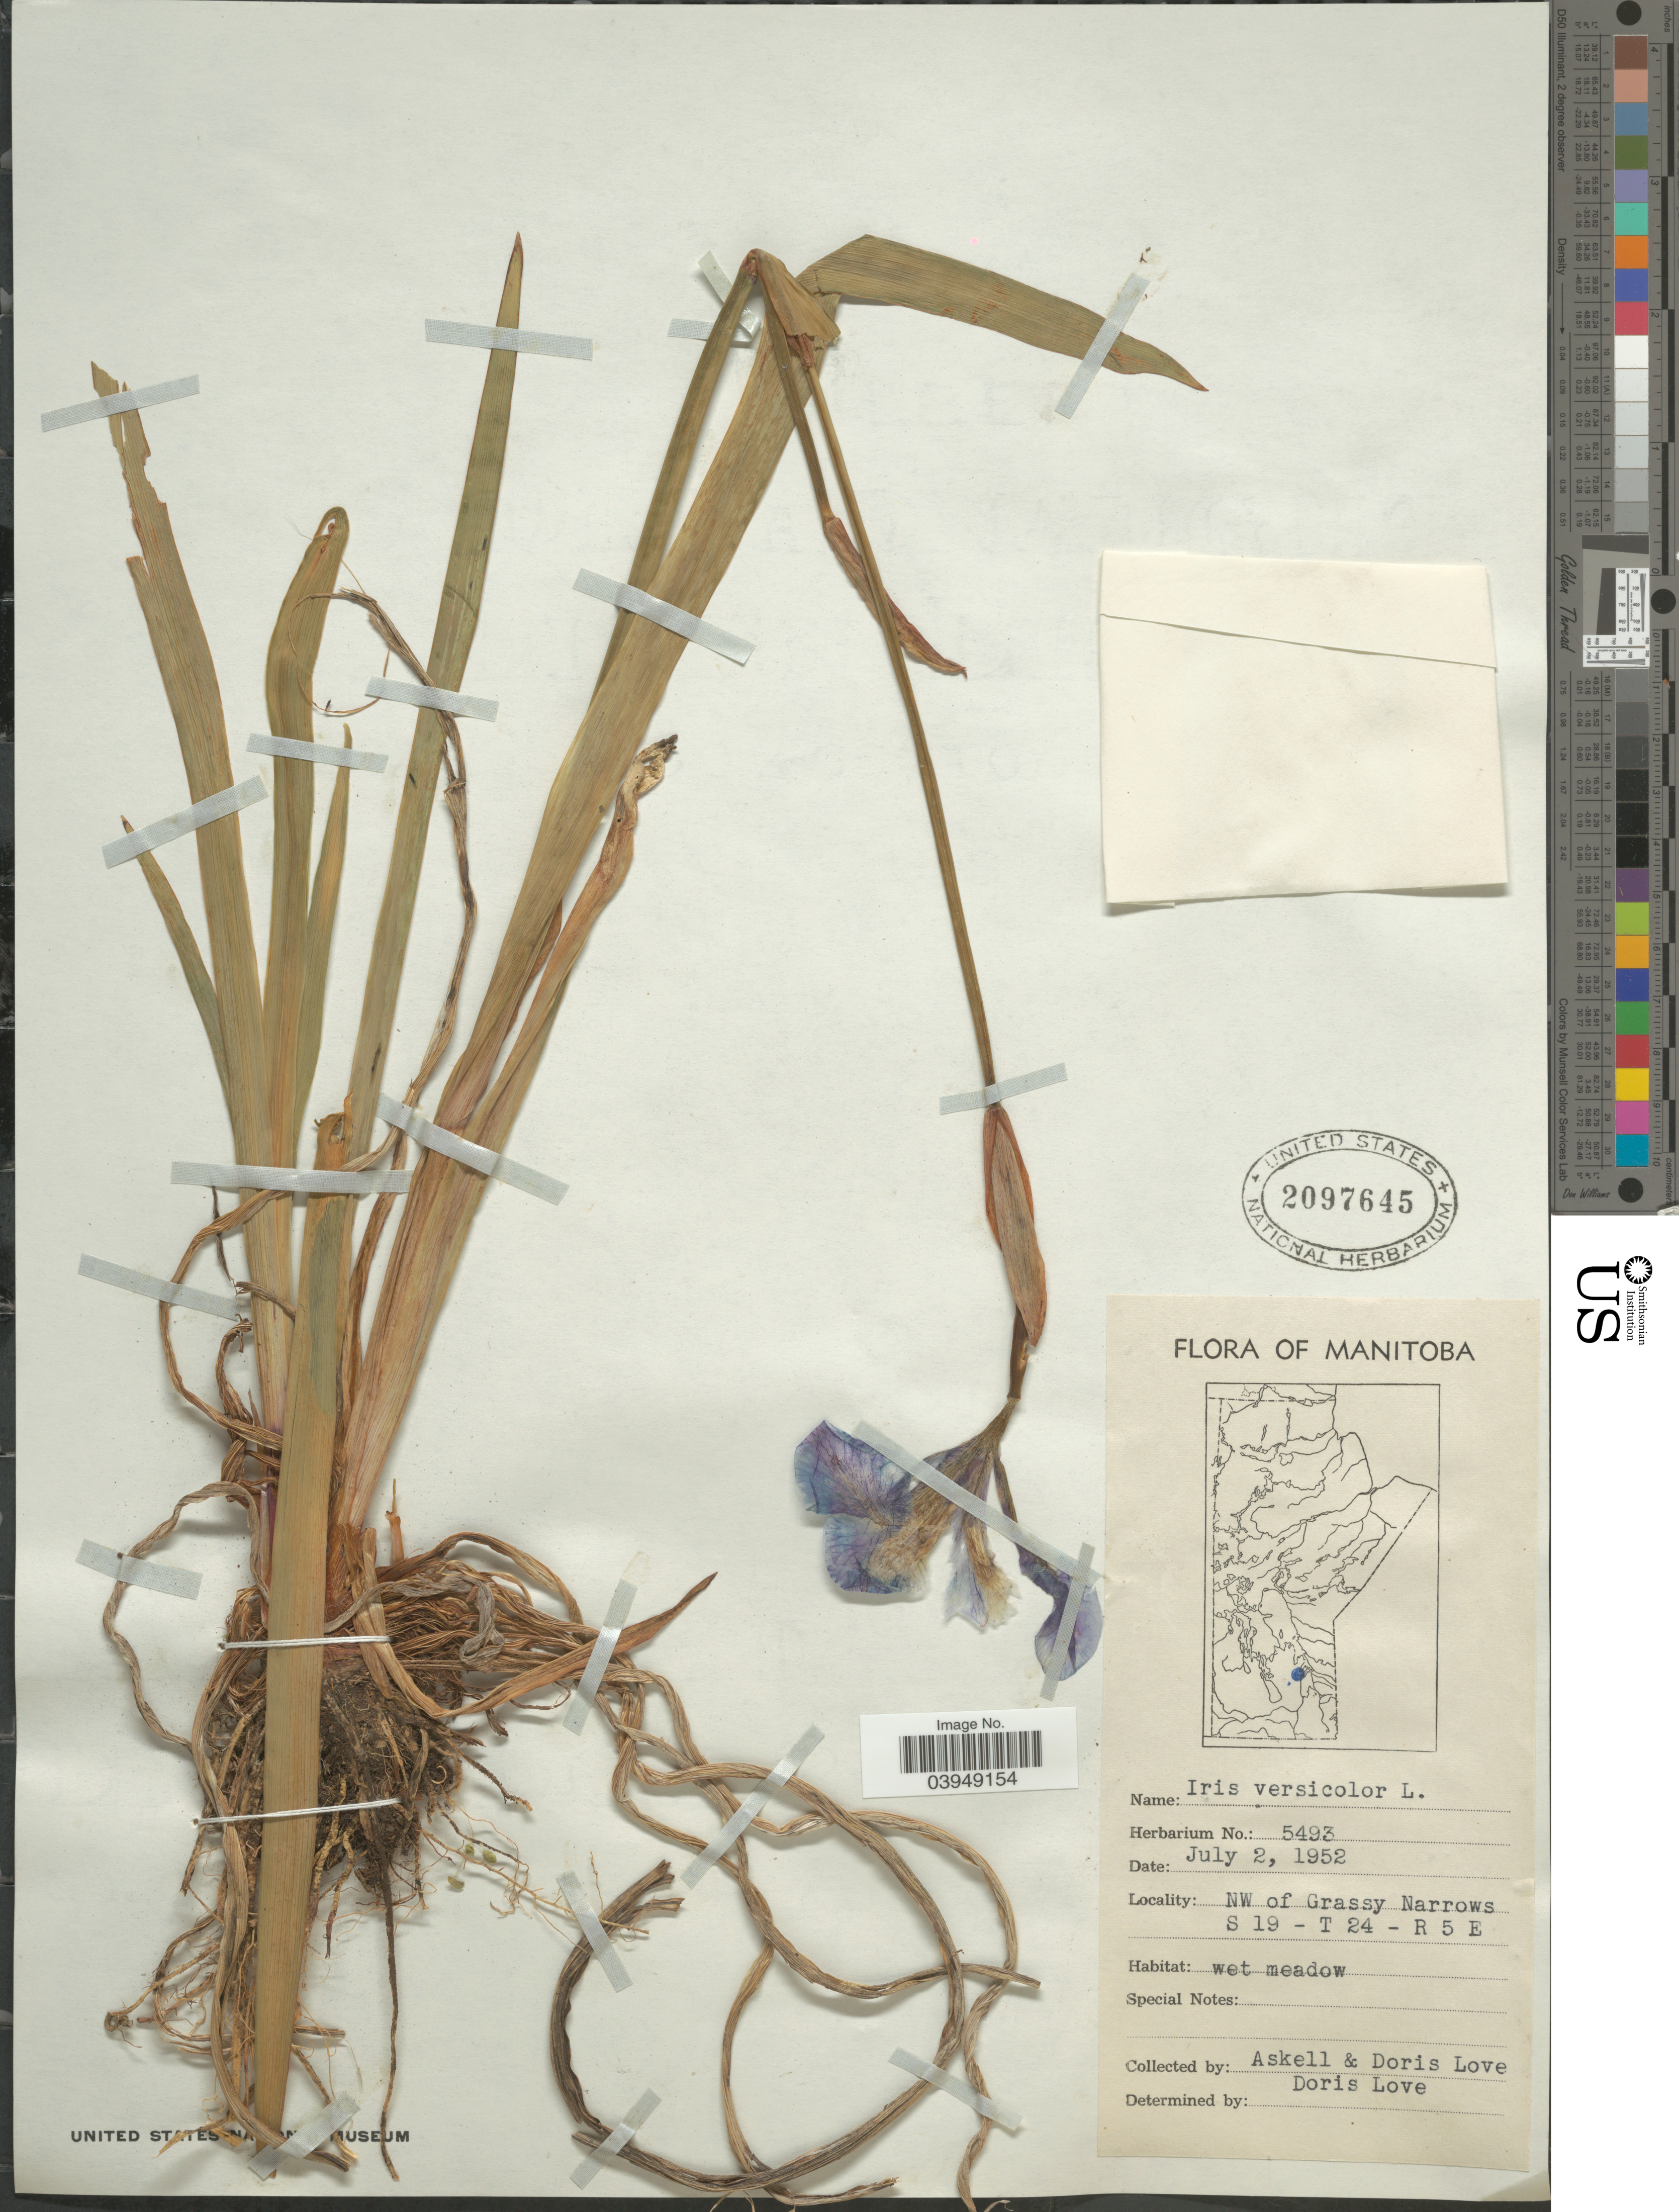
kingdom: Plantae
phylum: Tracheophyta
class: Liliopsida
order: Asparagales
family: Iridaceae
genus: Iris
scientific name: Iris versicolor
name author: L.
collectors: Á. Löve & D. Löve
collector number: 5493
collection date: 1952-07-02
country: Canada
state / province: Manitoba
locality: NW of Grassy Narrows S 19 - T 24 - R 5 E.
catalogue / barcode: US 2097645